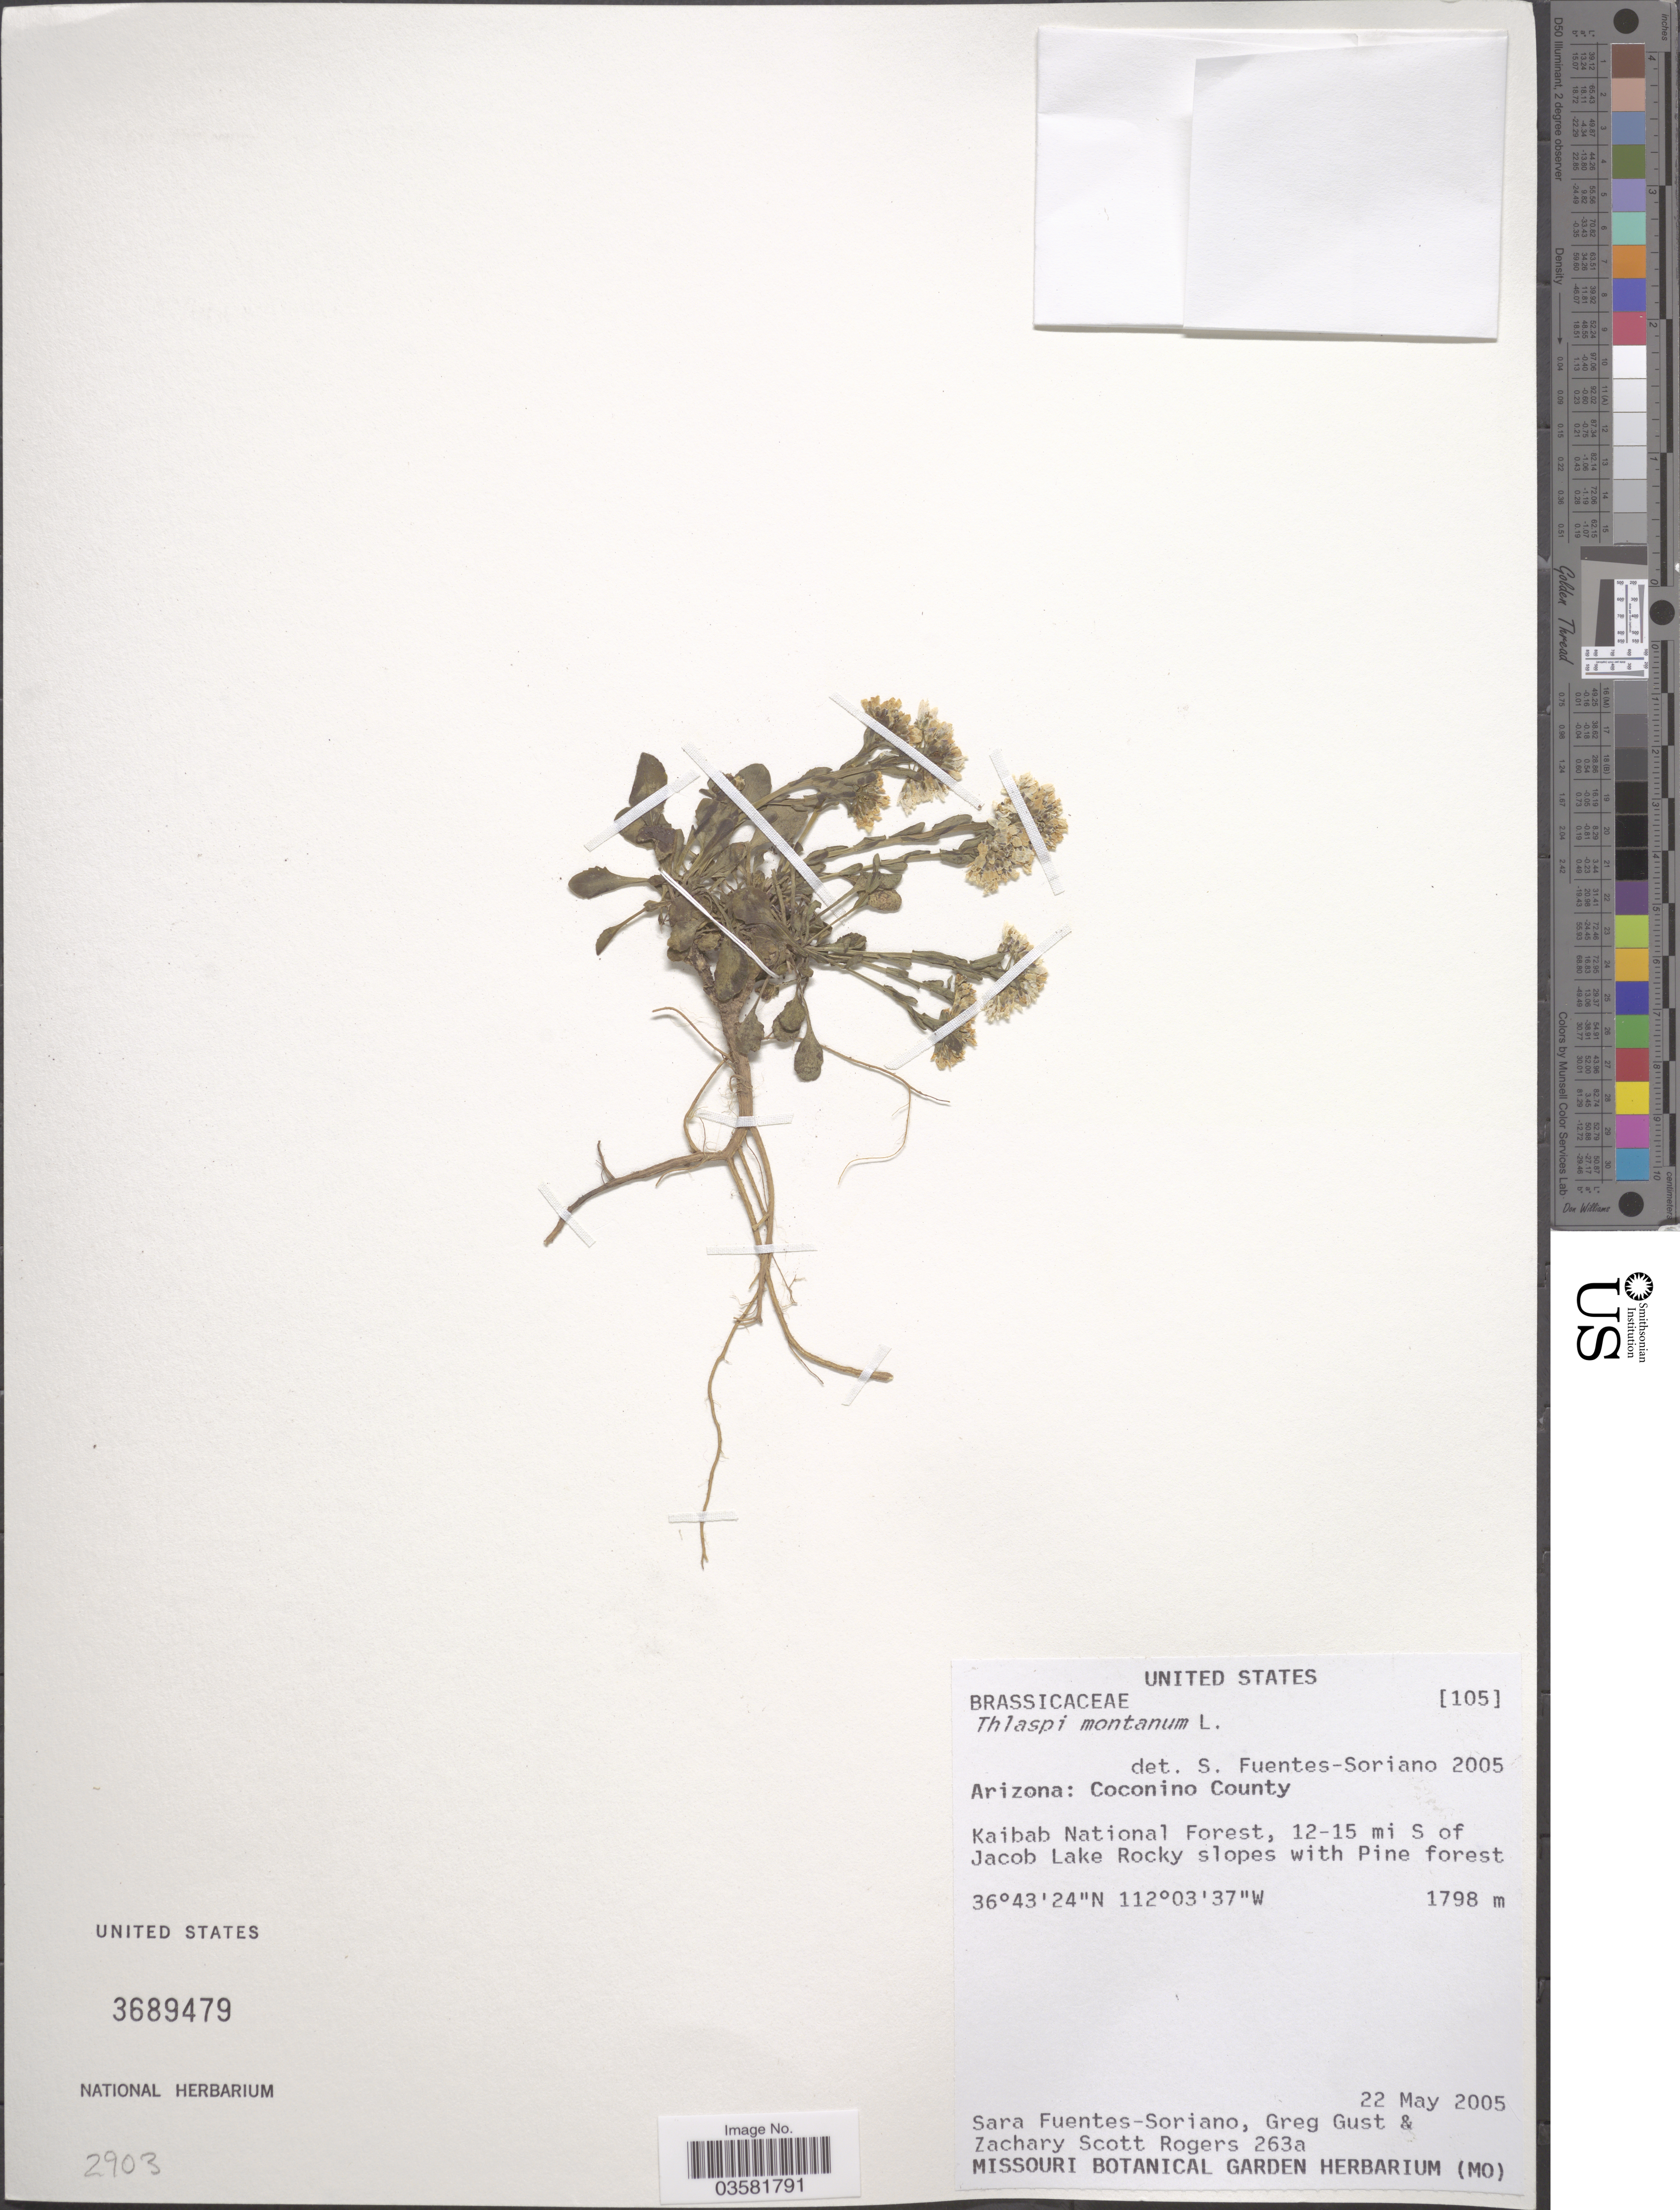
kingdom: Plantae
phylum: Tracheophyta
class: Magnoliopsida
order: Brassicales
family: Brassicaceae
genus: Thlaspi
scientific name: Thlaspi montanum var. montanum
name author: L.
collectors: S. Fuentes Soriano, G. Gust & Z. S. Rogers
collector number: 263a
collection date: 2005-05-22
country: United States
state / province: Arizona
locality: Coconino County. Kaibab National Forest, 12-15 mi S of Jacob Lake Rocky slopes with Pine forest.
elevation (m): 1798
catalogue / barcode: US 3689479